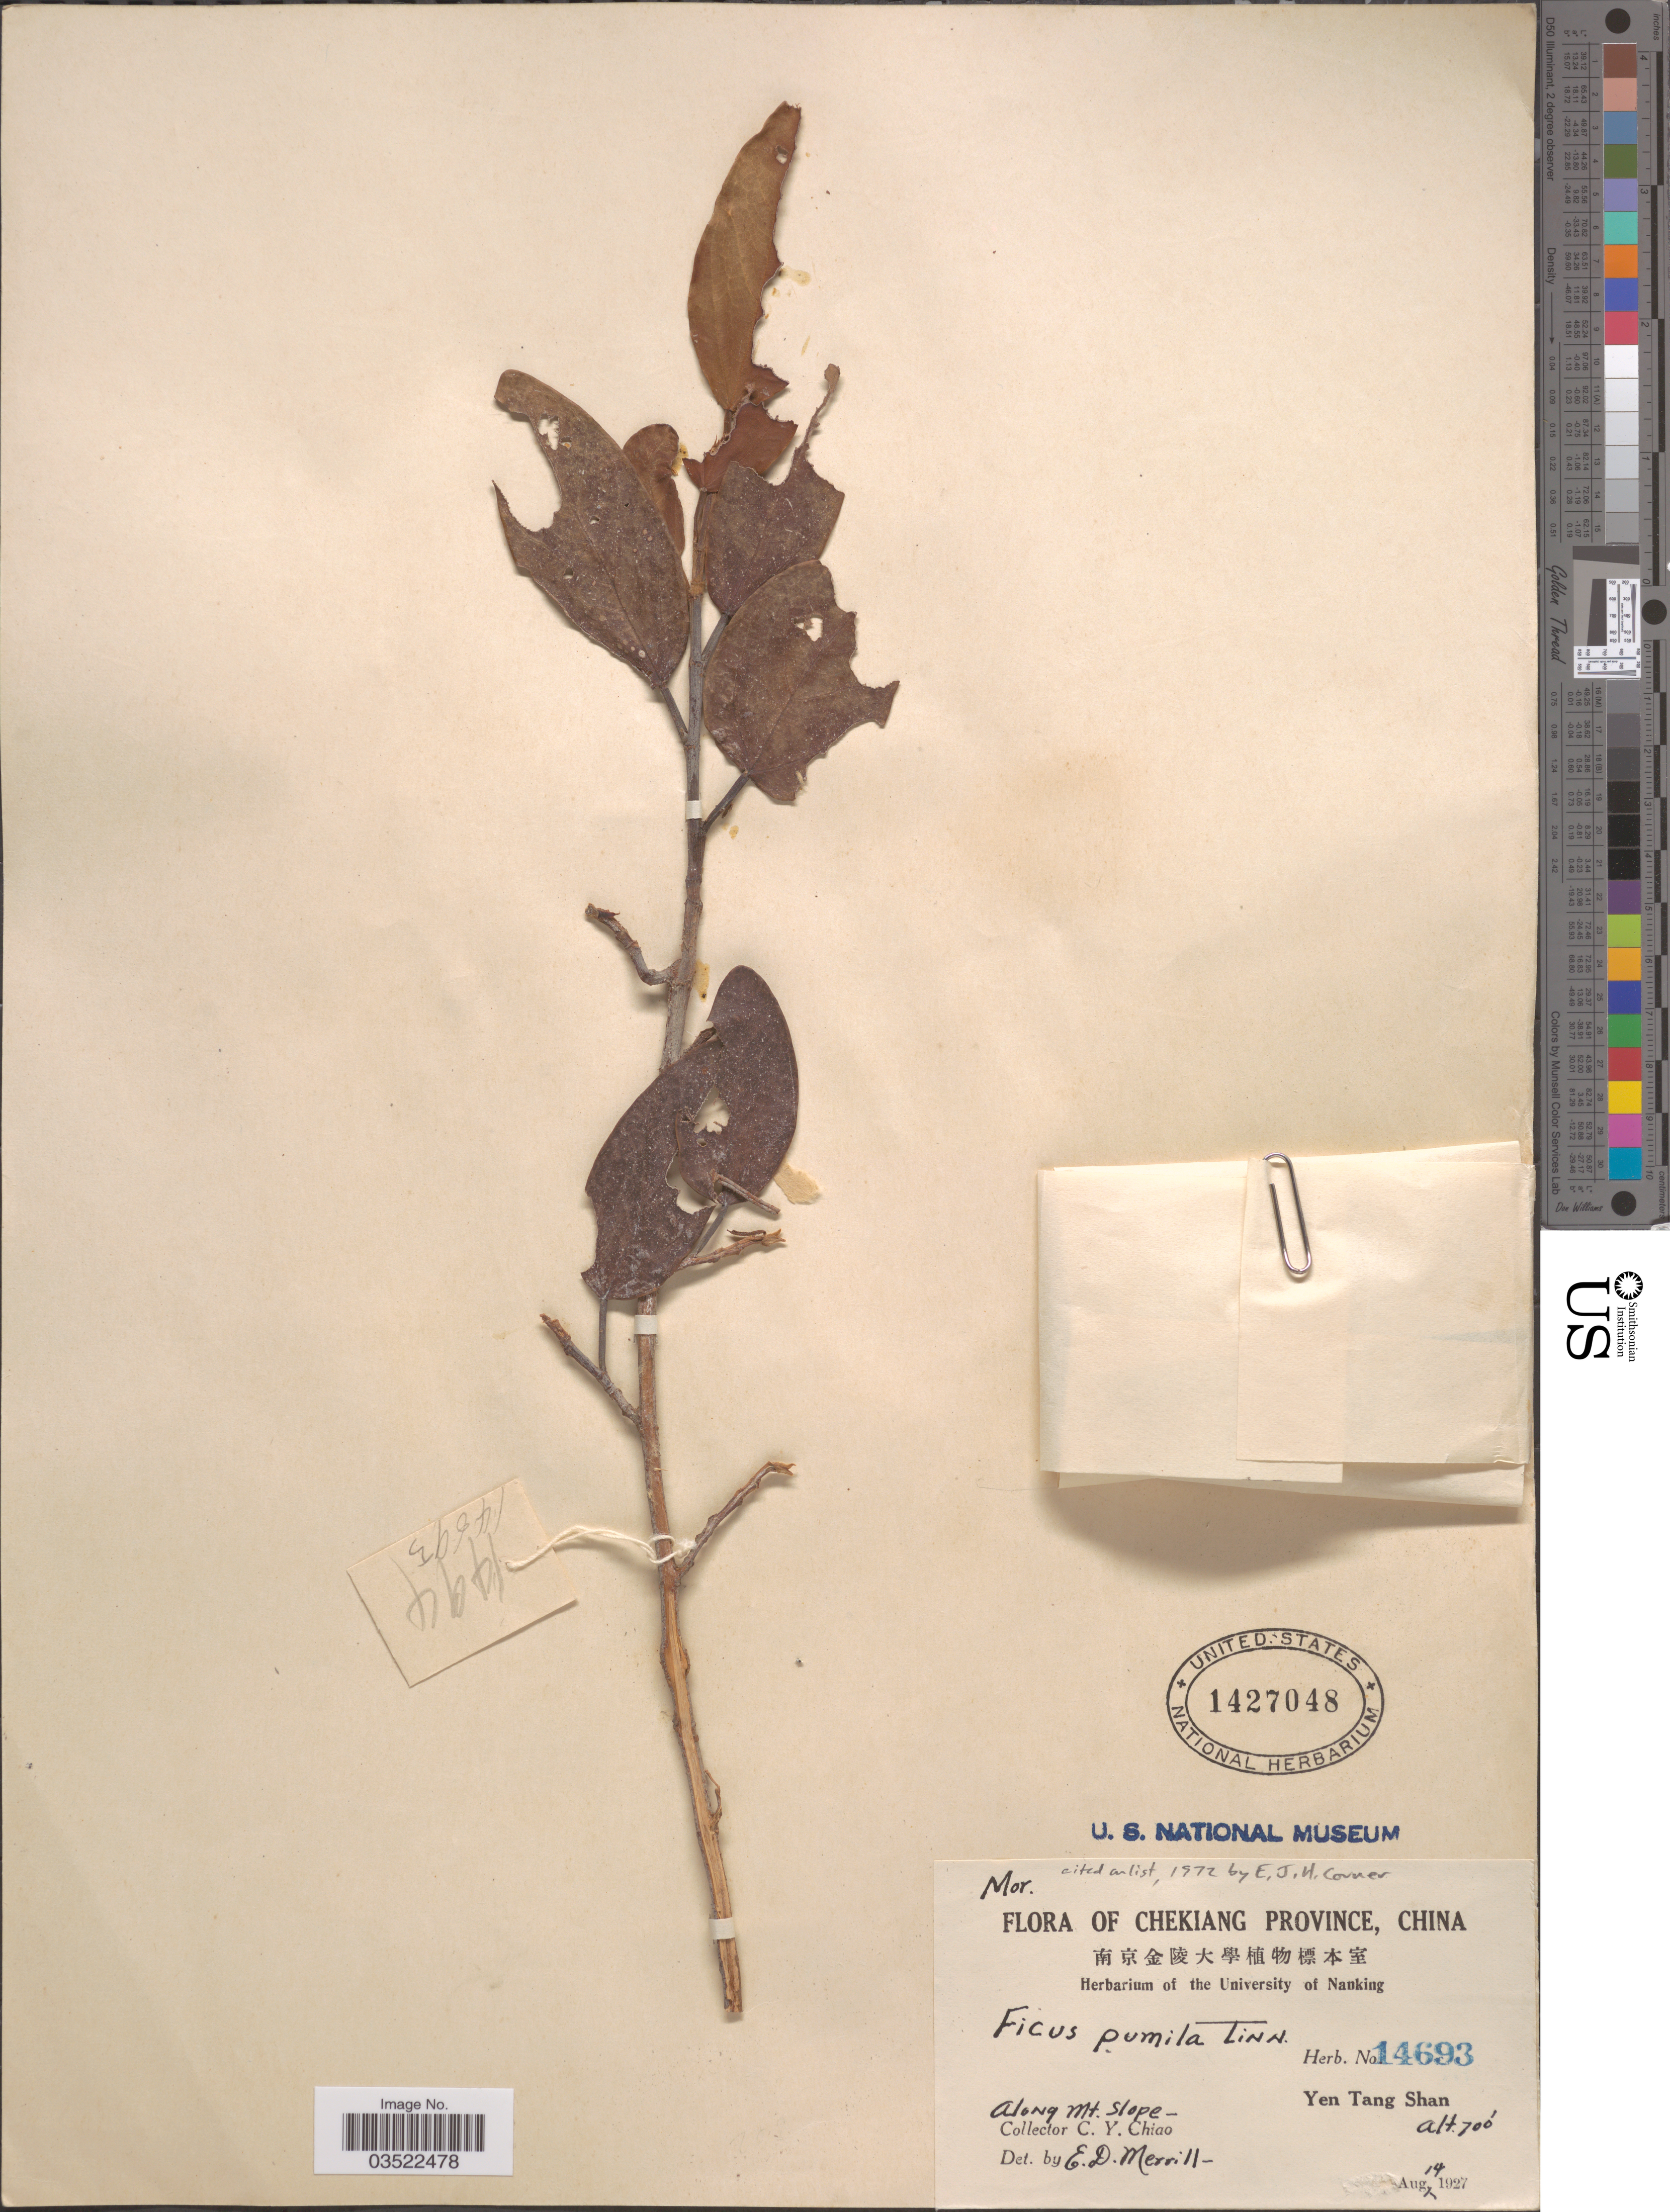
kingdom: Plantae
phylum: Tracheophyta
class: Magnoliopsida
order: Rosales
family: Moraceae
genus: Ficus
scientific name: Ficus pumila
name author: L.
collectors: C. Y. Chiao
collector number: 14693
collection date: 1927-08-14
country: China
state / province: Zhejiang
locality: Chekiang Province. Along Mt. slope. Yen Tang Shan.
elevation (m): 213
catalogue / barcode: US 1427048